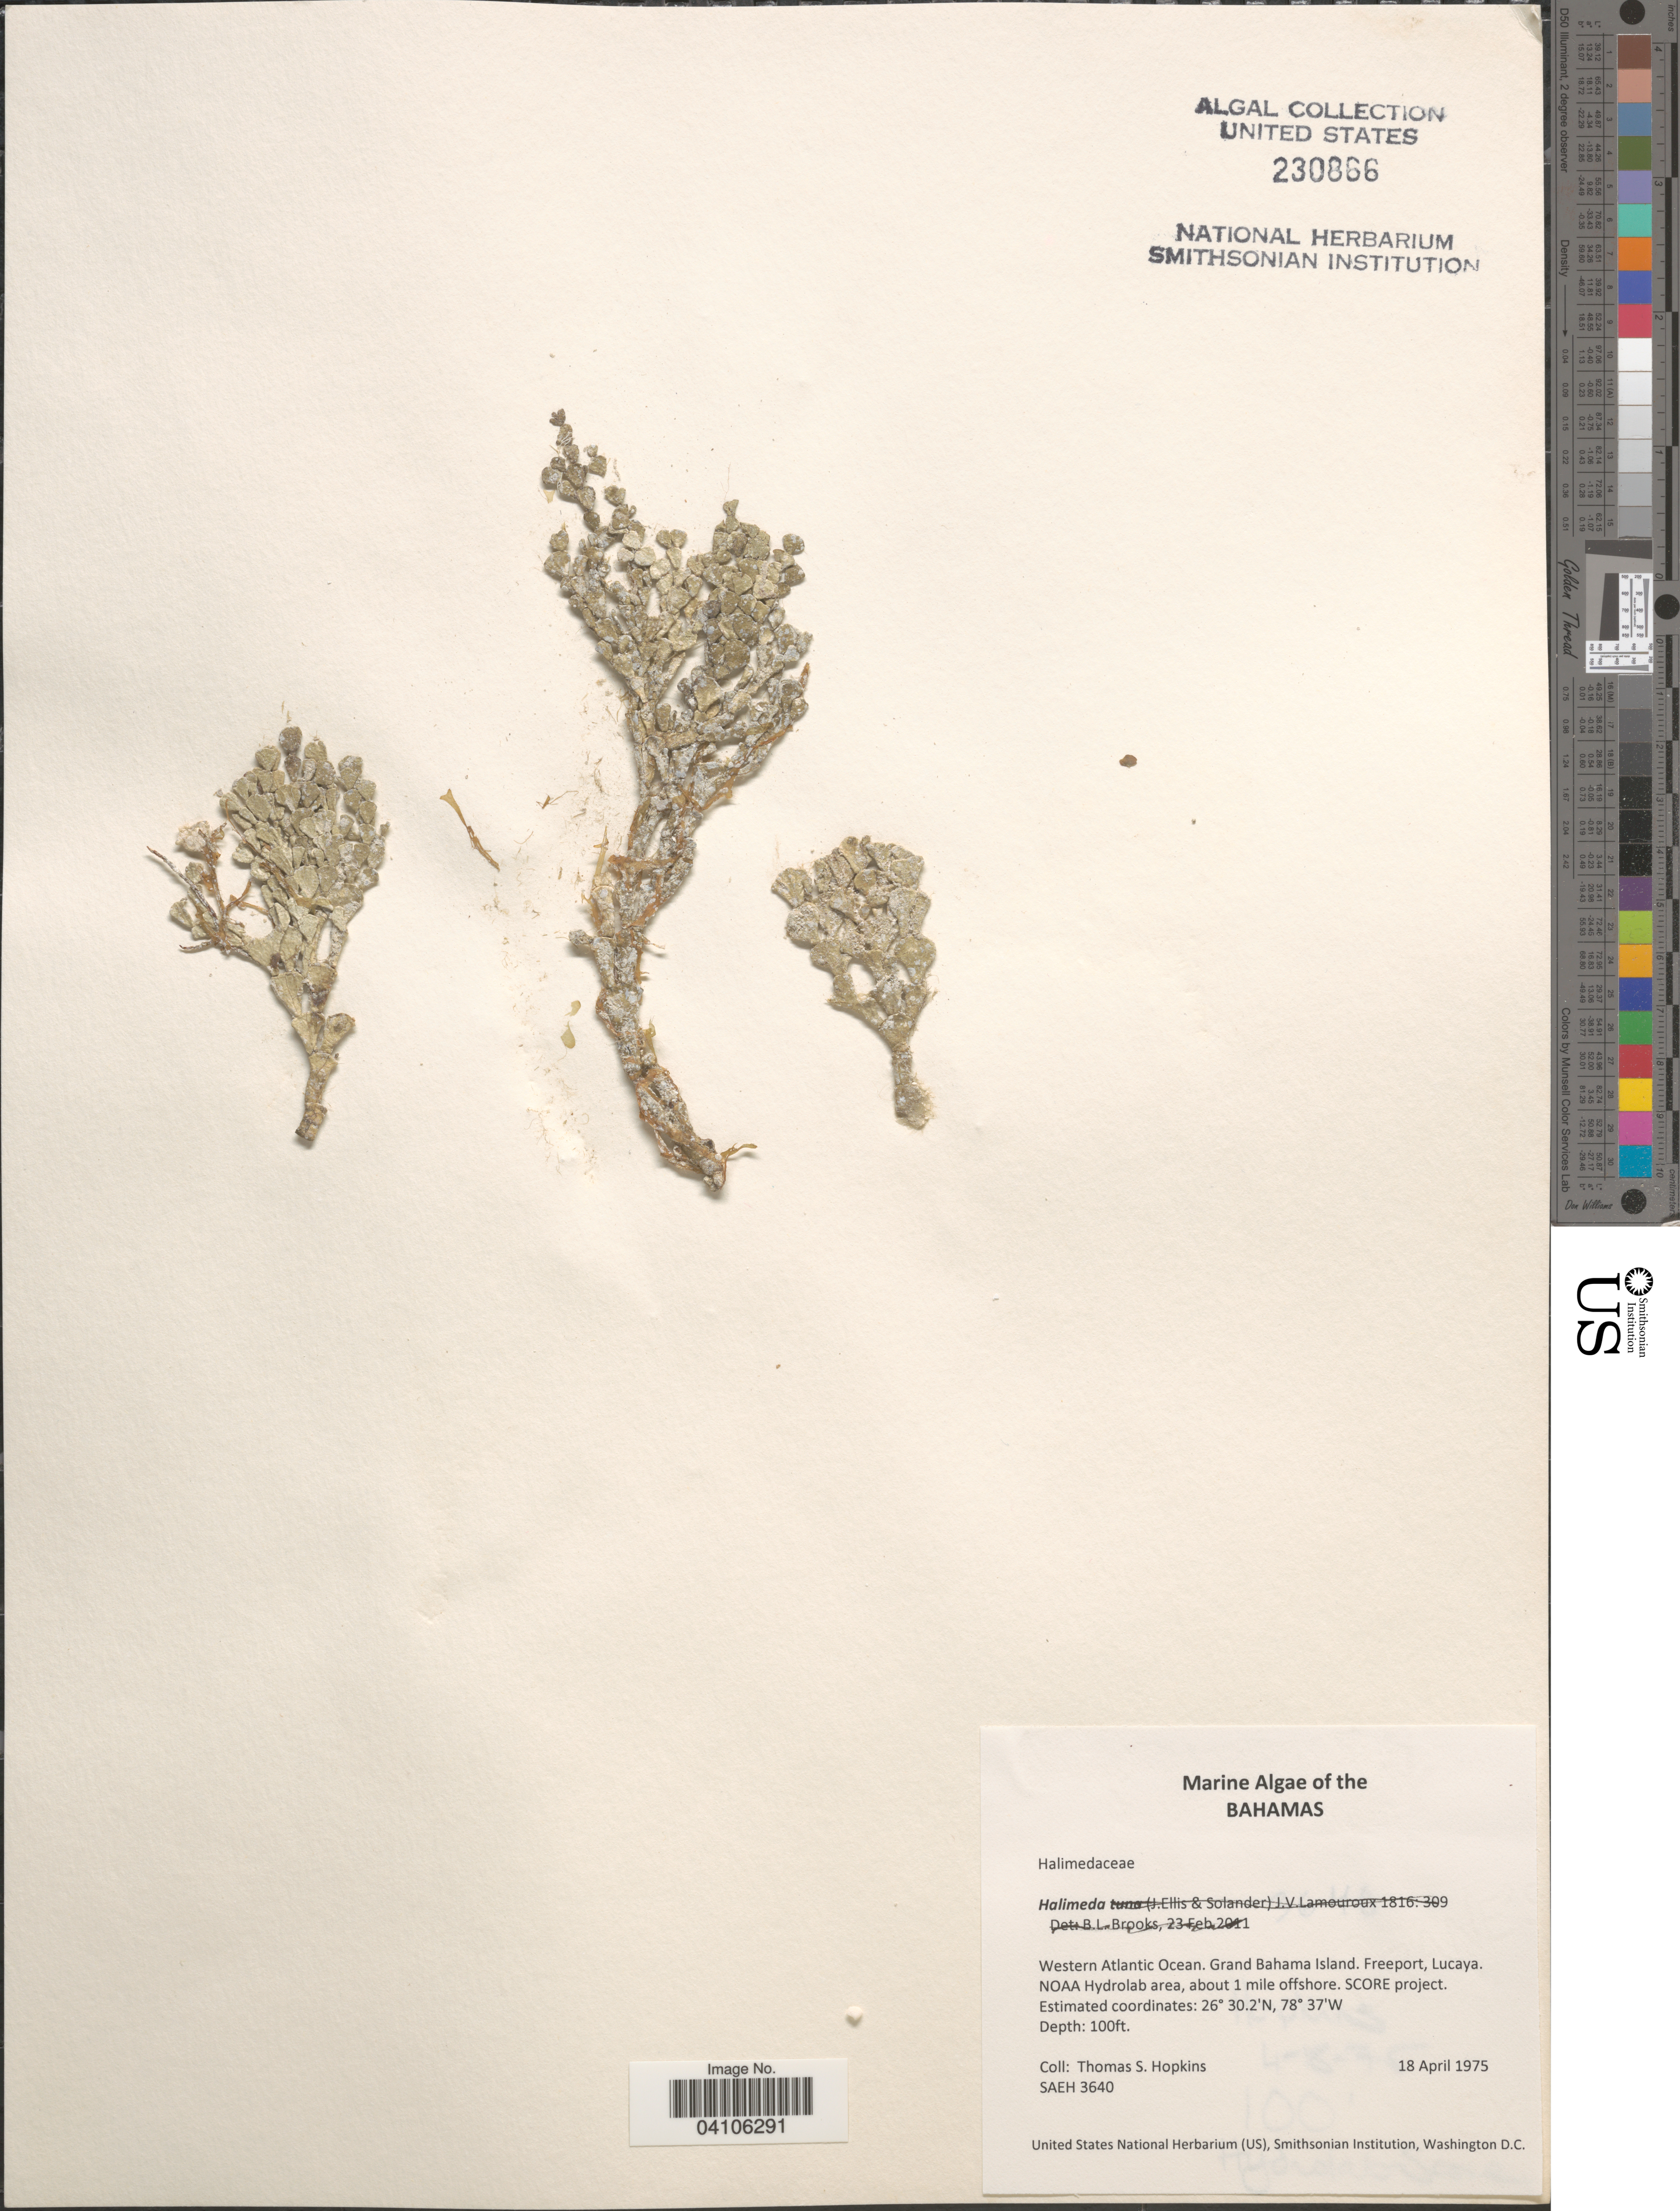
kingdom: Plantae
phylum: Chlorophyta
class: Ulvophyceae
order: Bryopsidales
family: Halimedaceae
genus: Halimeda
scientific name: Halimeda sp.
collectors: T. Hopkins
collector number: SAEH3640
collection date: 1975-04-18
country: Bahamas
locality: Western Atlantic Ocean. Grand Bahama Island. Freeport, Lucaya. NOAA Hydrolab area, about 1 mile offshore. SCORE project.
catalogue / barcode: US 230866